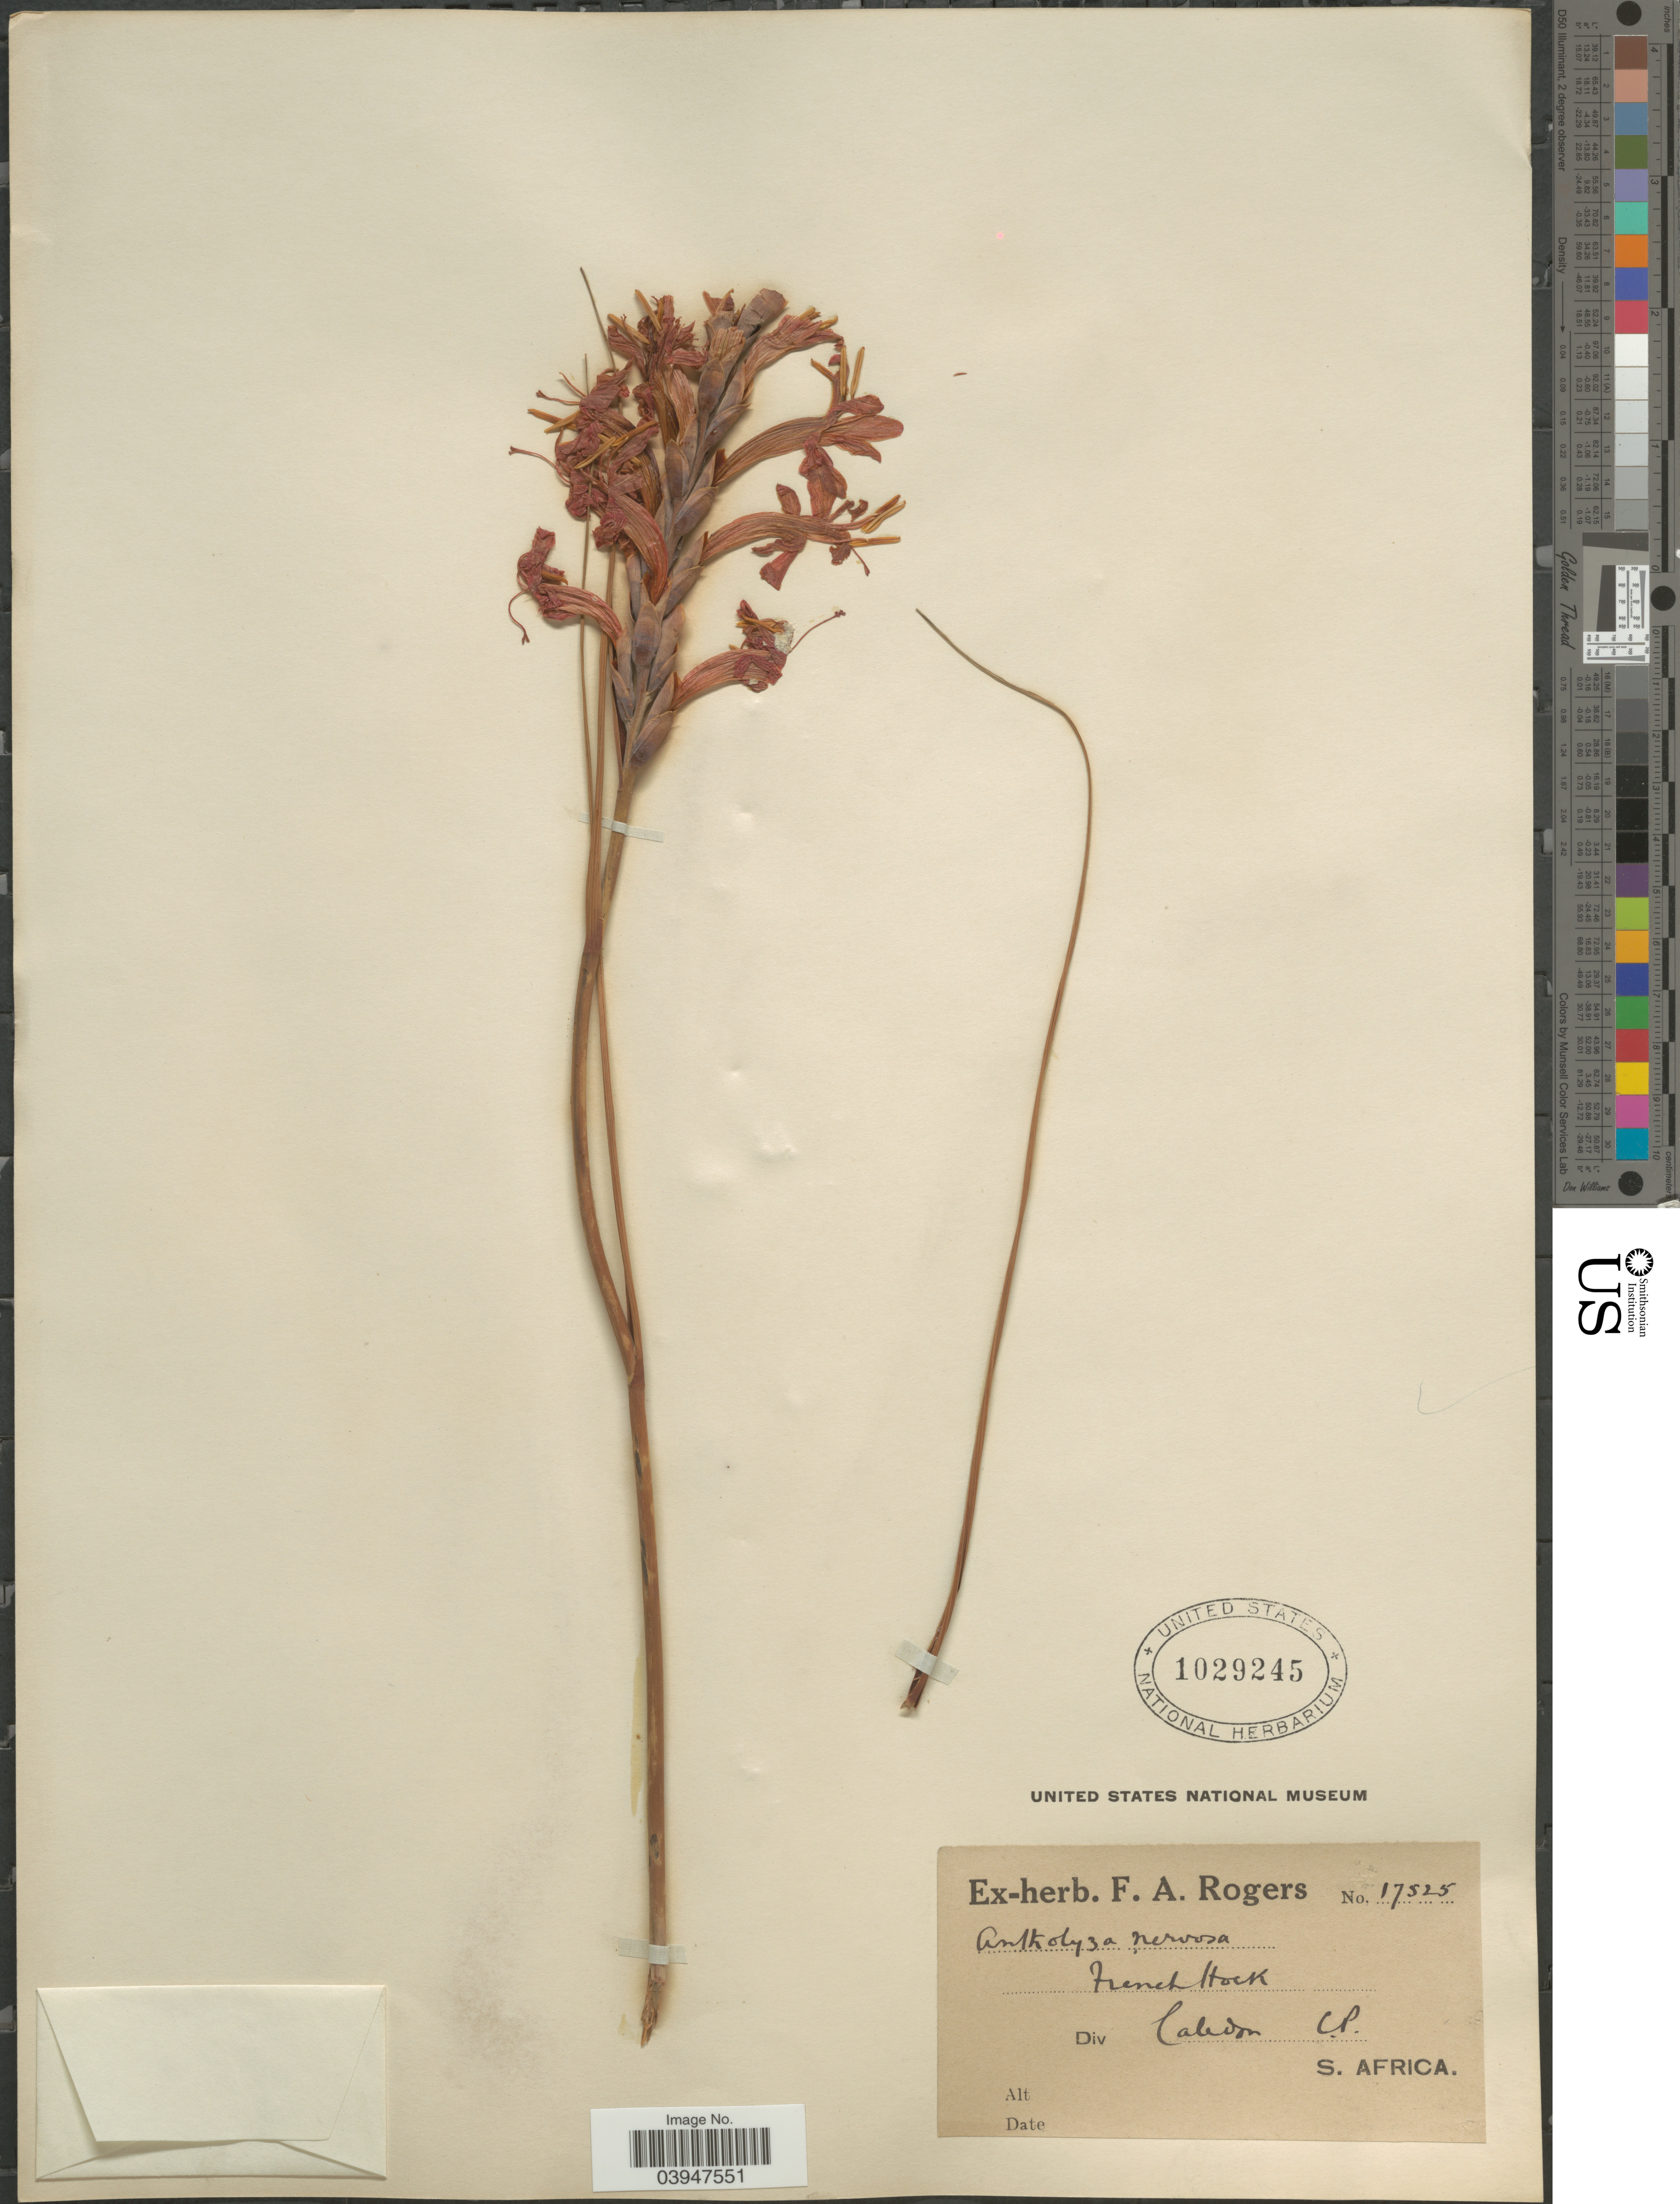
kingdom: Plantae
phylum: Tracheophyta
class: Liliopsida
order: Asparagales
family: Iridaceae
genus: Tritoniopsis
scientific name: Tritoniopsis burchellii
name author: (N.E. Br.) Goldblatt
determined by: Strong, Mark T., (BOT), Smithsonian Institution - National Museum of Natural History (UNITED STATES)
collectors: ex herb. F. A. Rogers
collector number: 17525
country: South Africa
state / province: Western Cape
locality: French Hoek. Div Caledon C.P. S. Africa.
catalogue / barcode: US 1029245